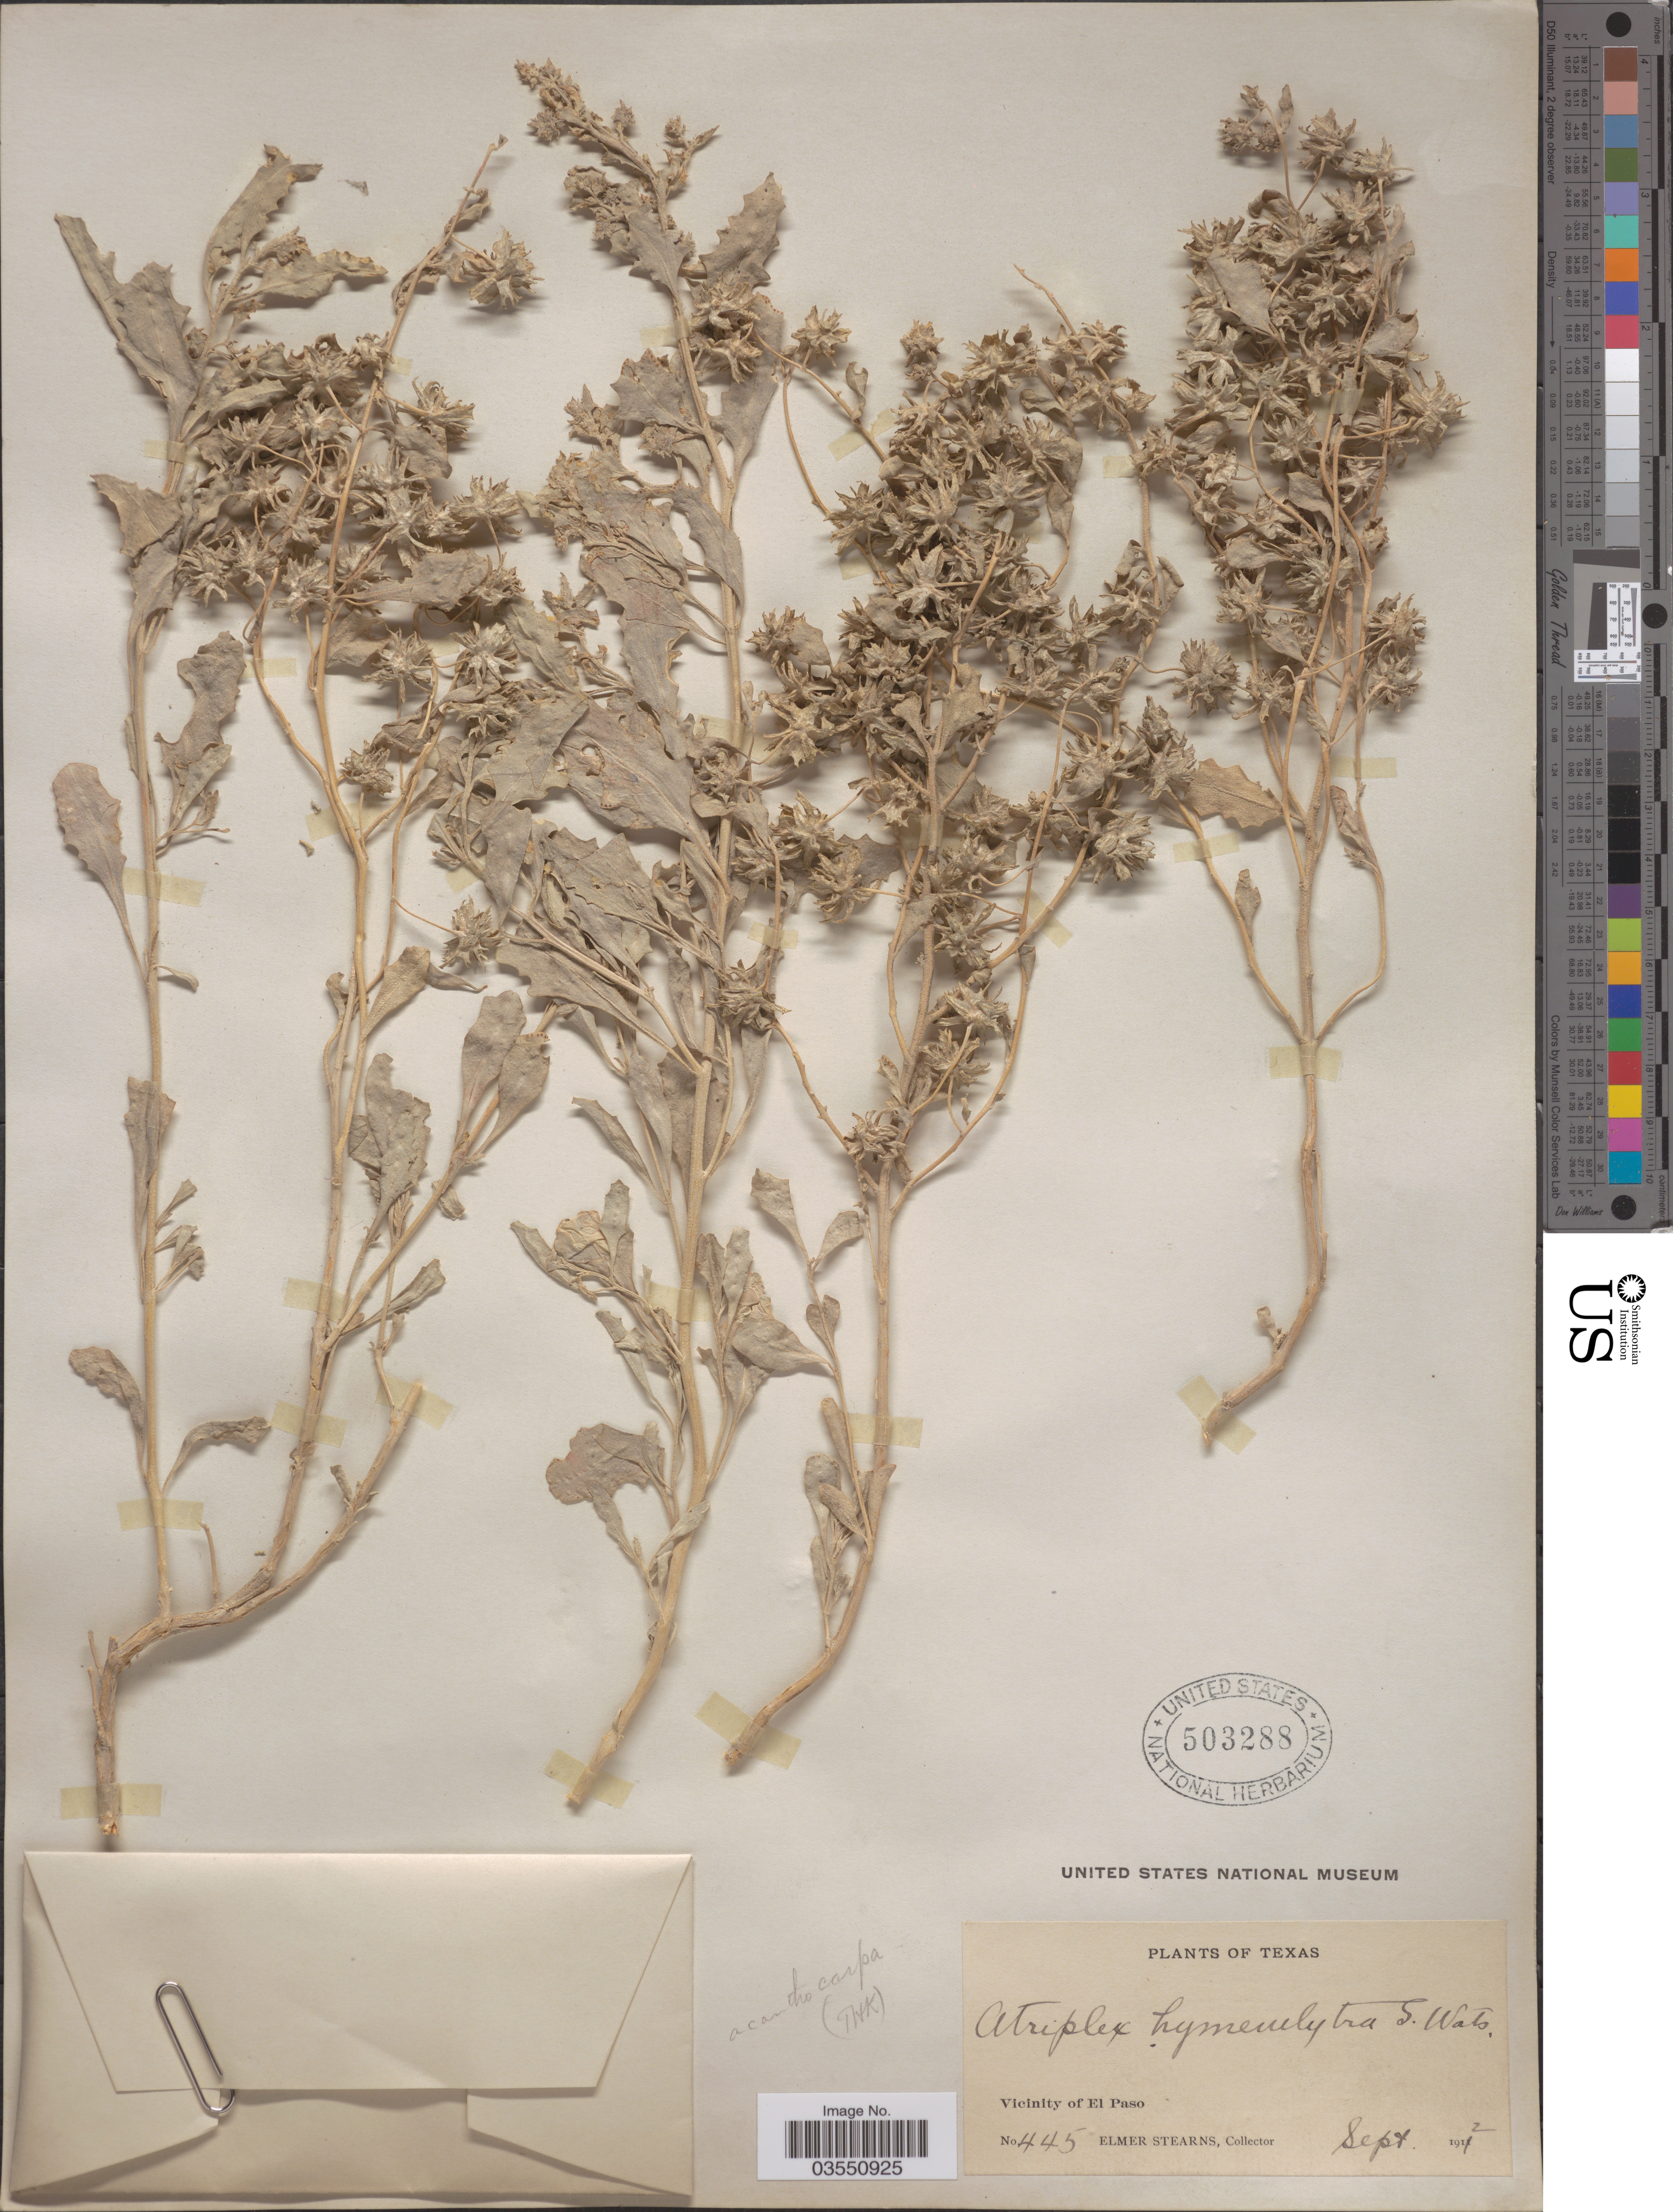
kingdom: Plantae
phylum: Tracheophyta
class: Magnoliopsida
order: Caryophyllales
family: Amaranthaceae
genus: Atriplex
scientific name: Atriplex acanthocarpa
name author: (Torr.) S. Watson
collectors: E. Stearns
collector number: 445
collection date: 1912-09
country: United States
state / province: Texas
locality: Vicinity of El Paso.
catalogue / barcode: US 503288